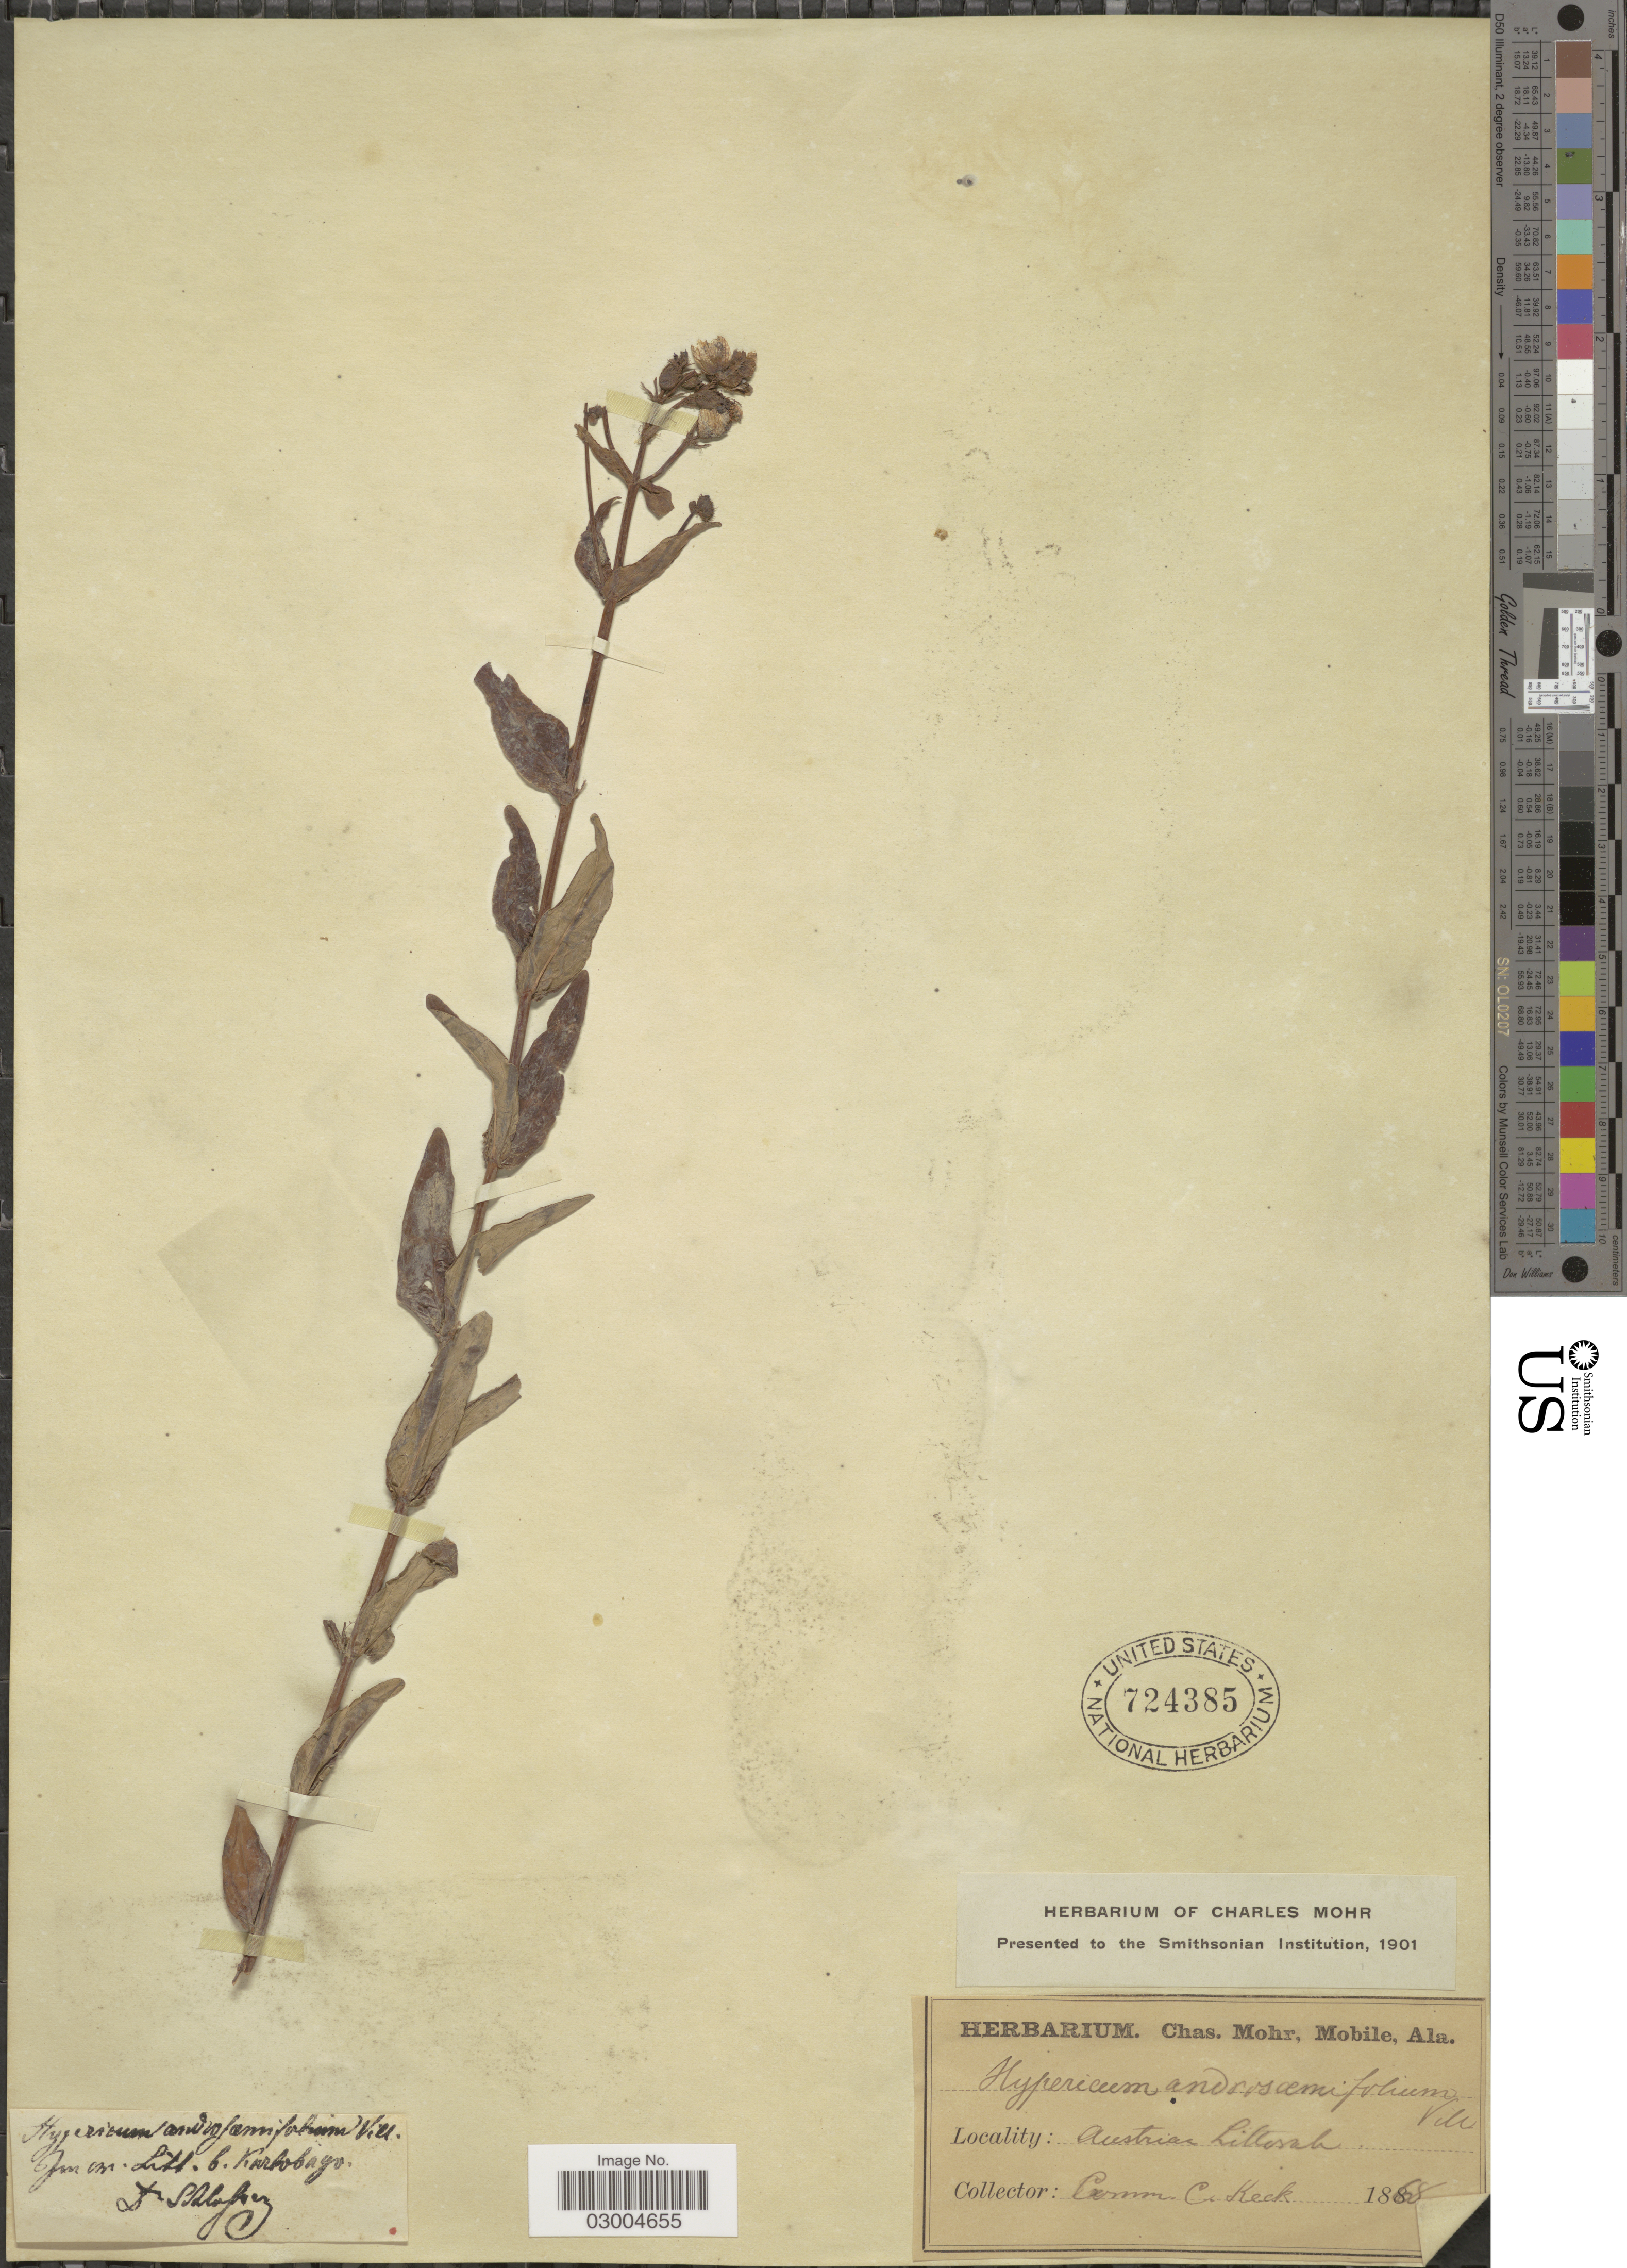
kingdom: Plantae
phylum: Tracheophyta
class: Magnoliopsida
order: Malpighiales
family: Hypericaceae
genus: Hypericum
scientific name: Hypericum androsaemifolium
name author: Vill.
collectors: -. Schlosser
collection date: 1868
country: Austria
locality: Austriæ Littoral. Kurlobago [interpreted].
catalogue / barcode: US 724385